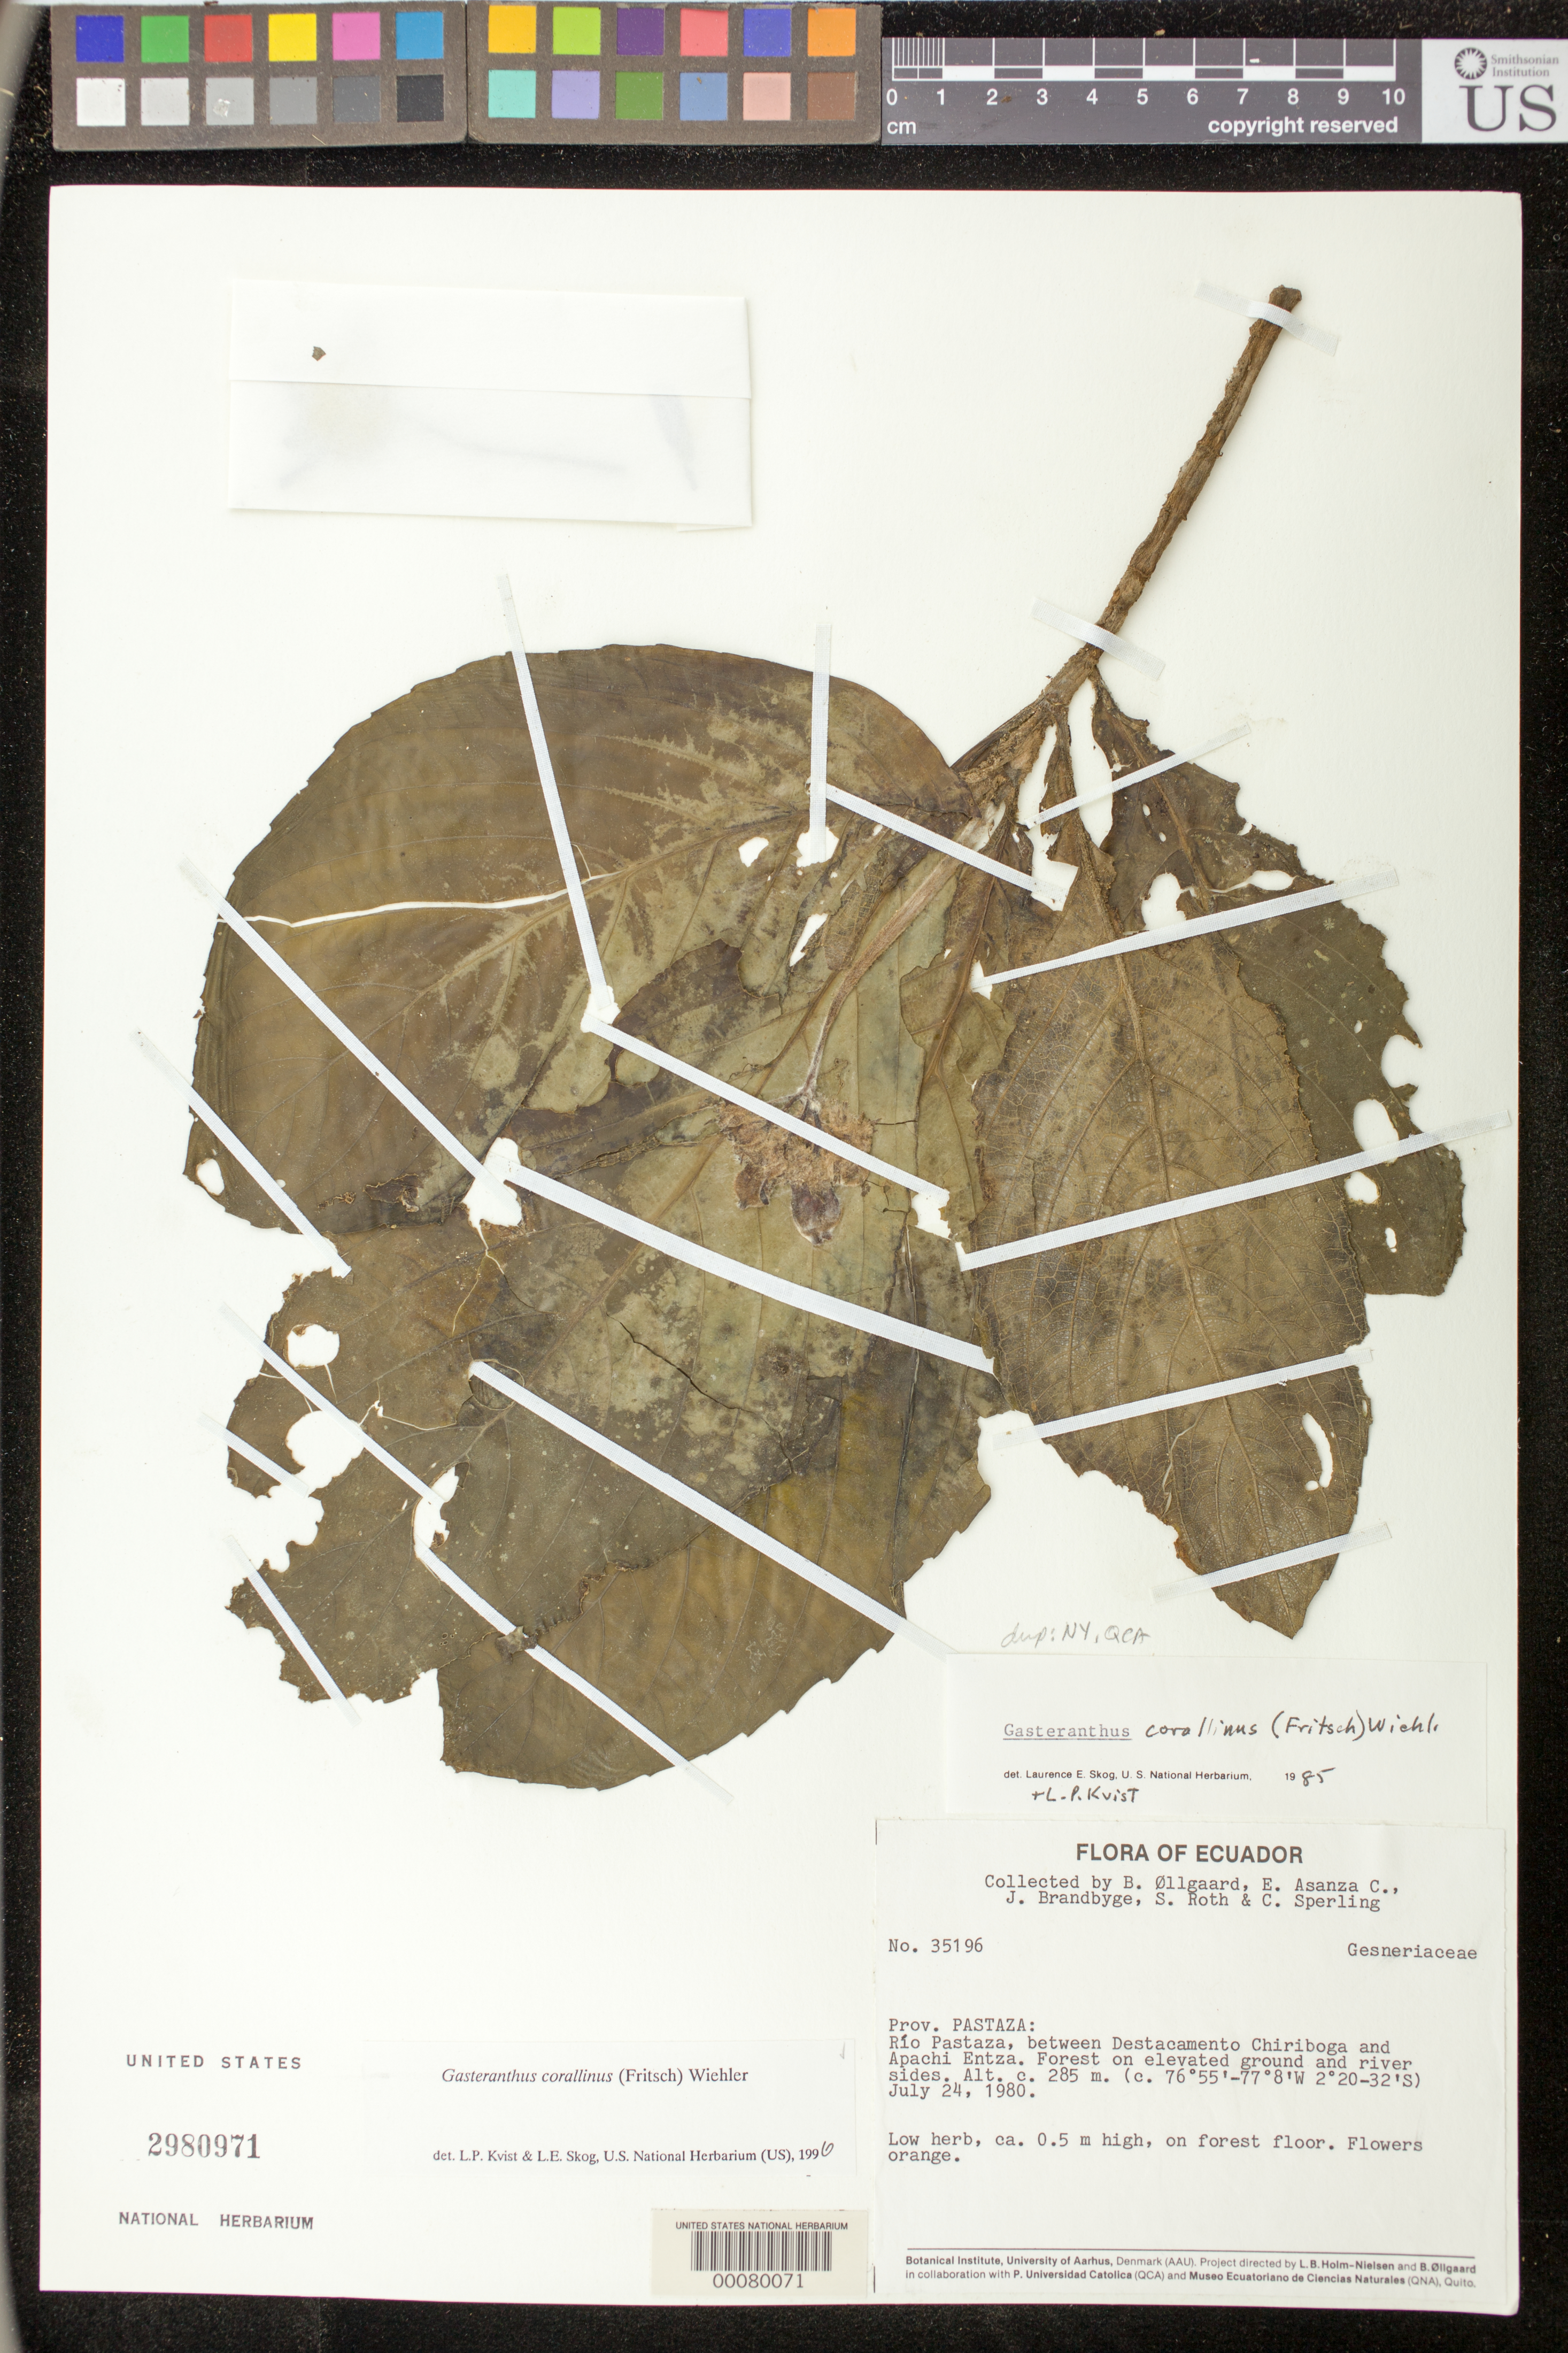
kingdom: Plantae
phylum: Tracheophyta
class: Magnoliopsida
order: Lamiales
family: Gesneriaceae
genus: Gasteranthus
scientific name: Gasteranthus corallinus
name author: (Fritsch) Wiehler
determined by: Skog, Laurence E.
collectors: B. Øllgaard, E. Asanza C., J. Brandbyge, S. Roth & C. Sperling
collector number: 35196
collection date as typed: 24 Jul 1980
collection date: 1980-07-24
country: Ecuador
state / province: Pastaza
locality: Río Pastaza, between Destacamento Chiriboga and Apachi Entza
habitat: Forest on elevated ground and river sides; on forest floor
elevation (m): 285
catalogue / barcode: US 2980971